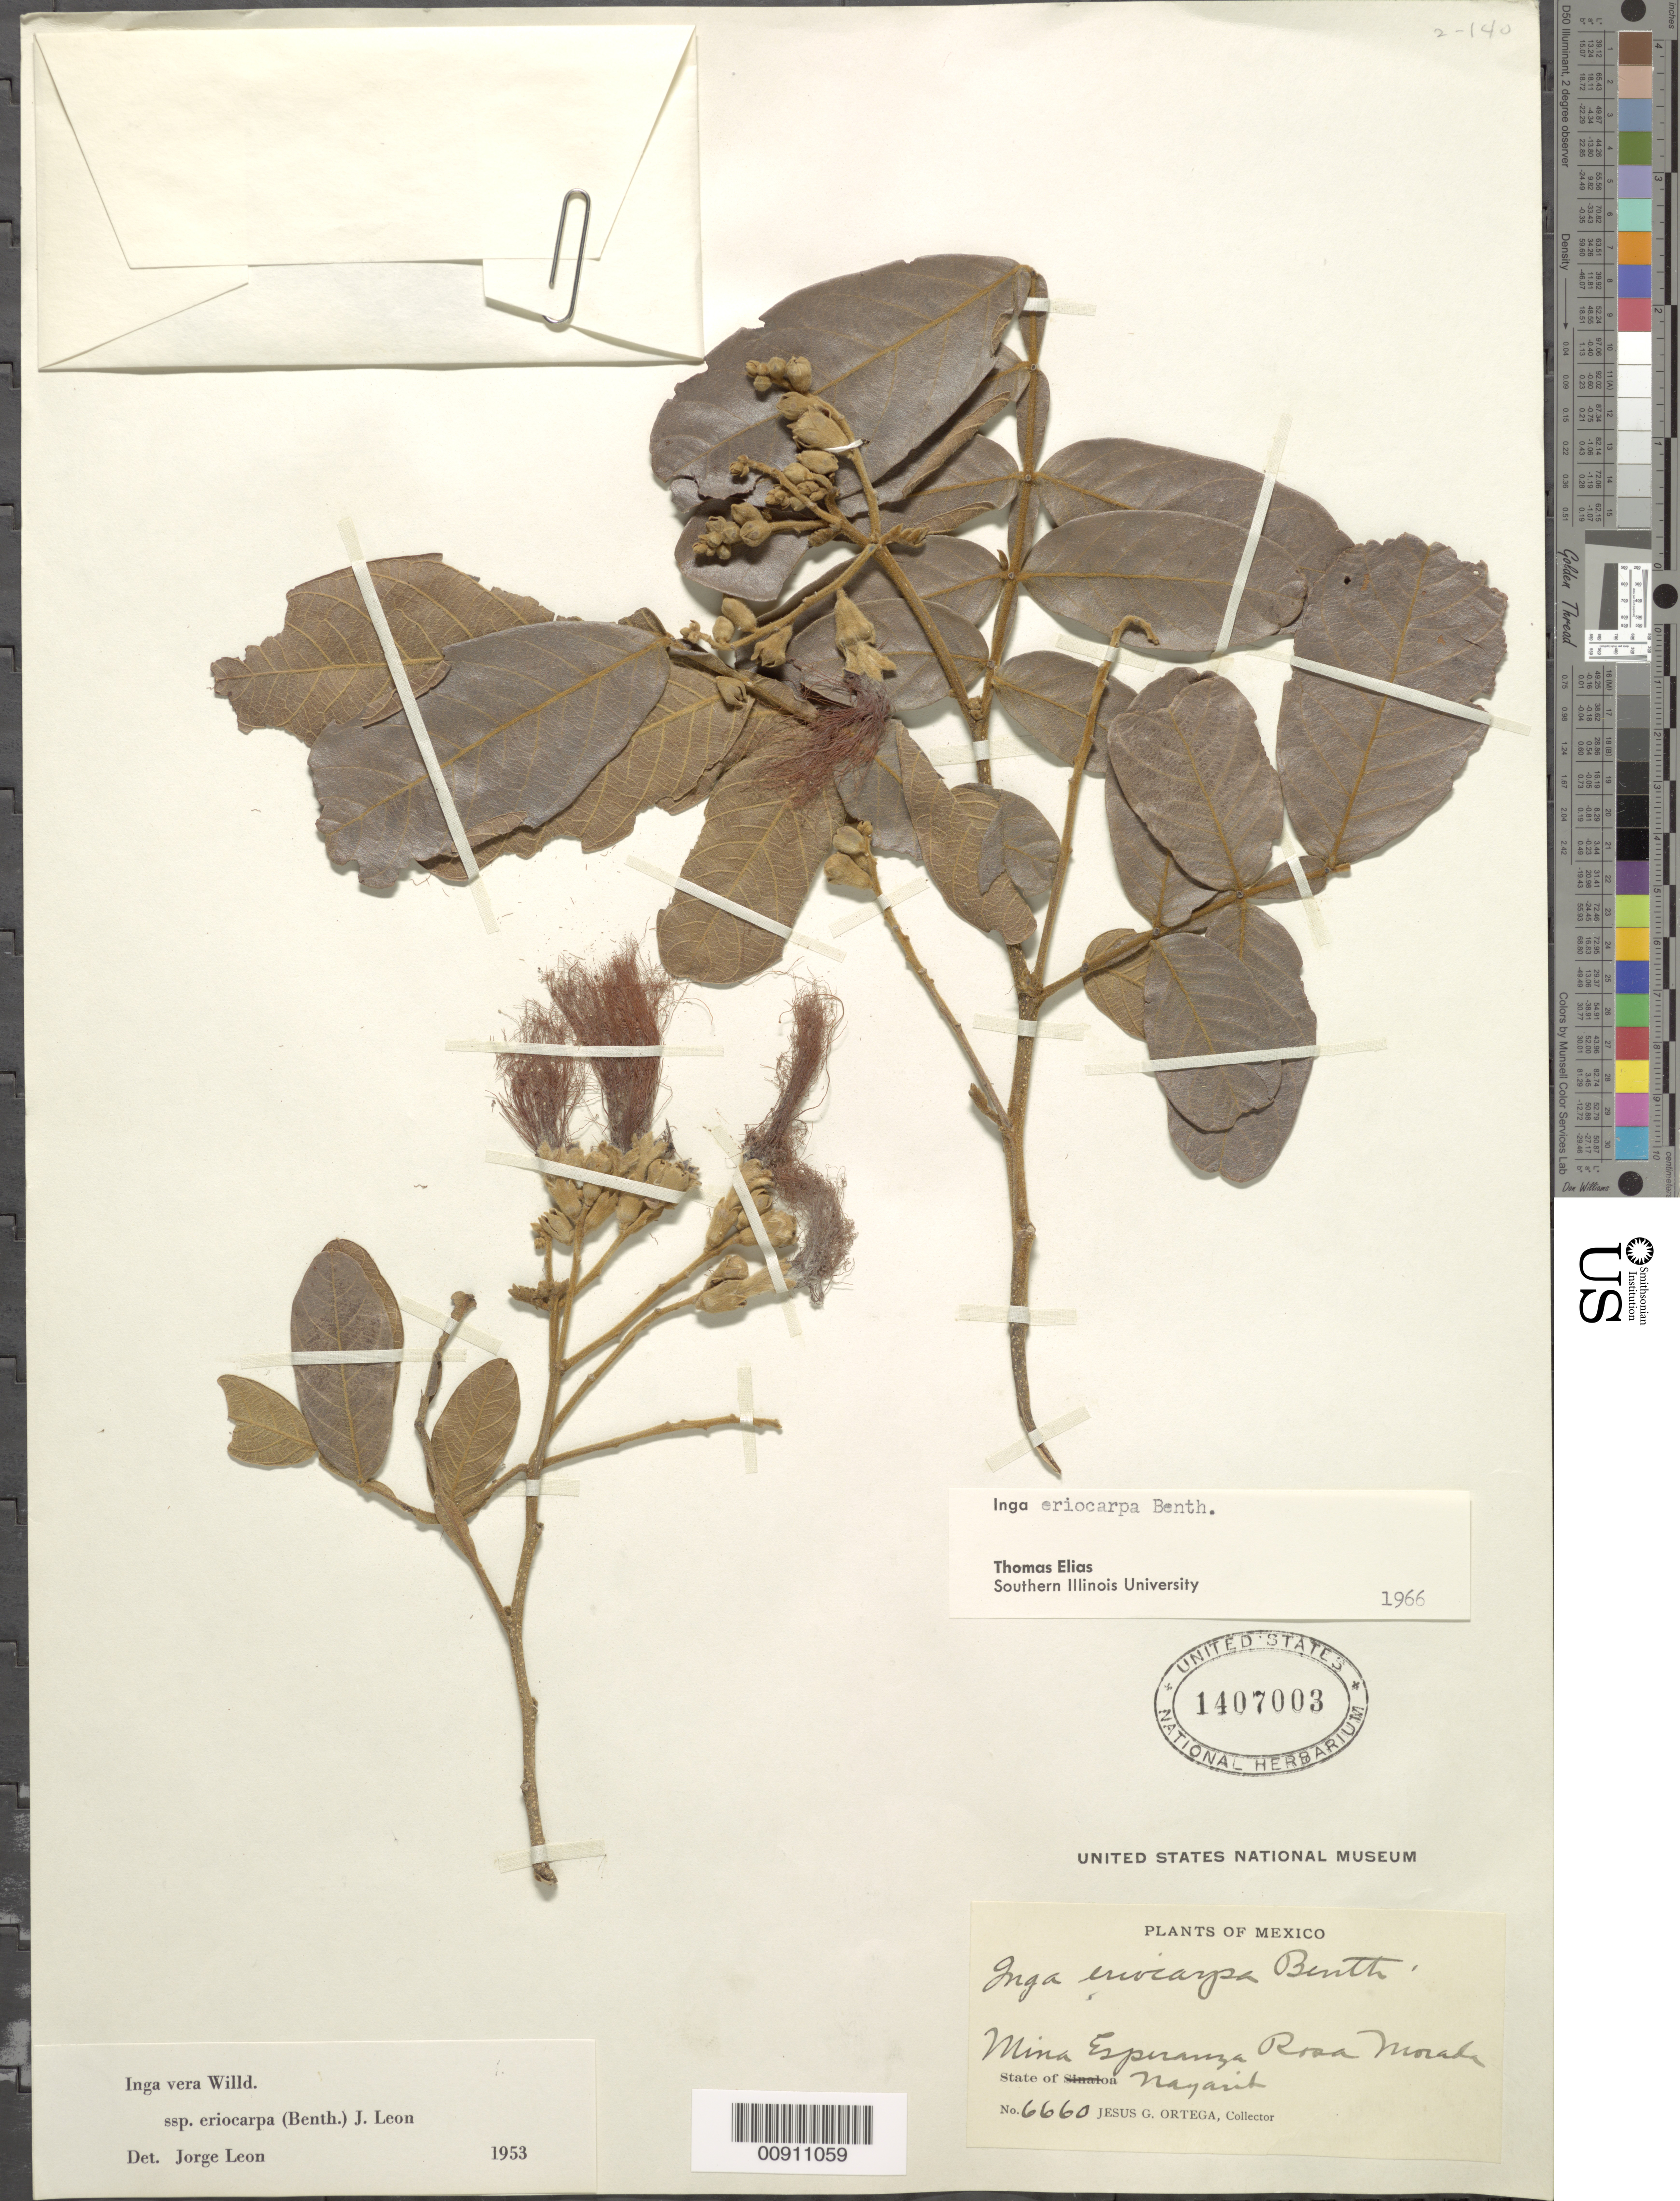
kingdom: Plantae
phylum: Tracheophyta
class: Magnoliopsida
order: Fabales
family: Fabaceae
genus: Inga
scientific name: Inga vera subsp. eriocarpa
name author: (Benth.) J. León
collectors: J. Ortega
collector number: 6660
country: Mexico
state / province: Nayarit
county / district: Rosamorada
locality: Mina Esperanza, Rosa Morada, State of Nayarit.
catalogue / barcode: US 1407003